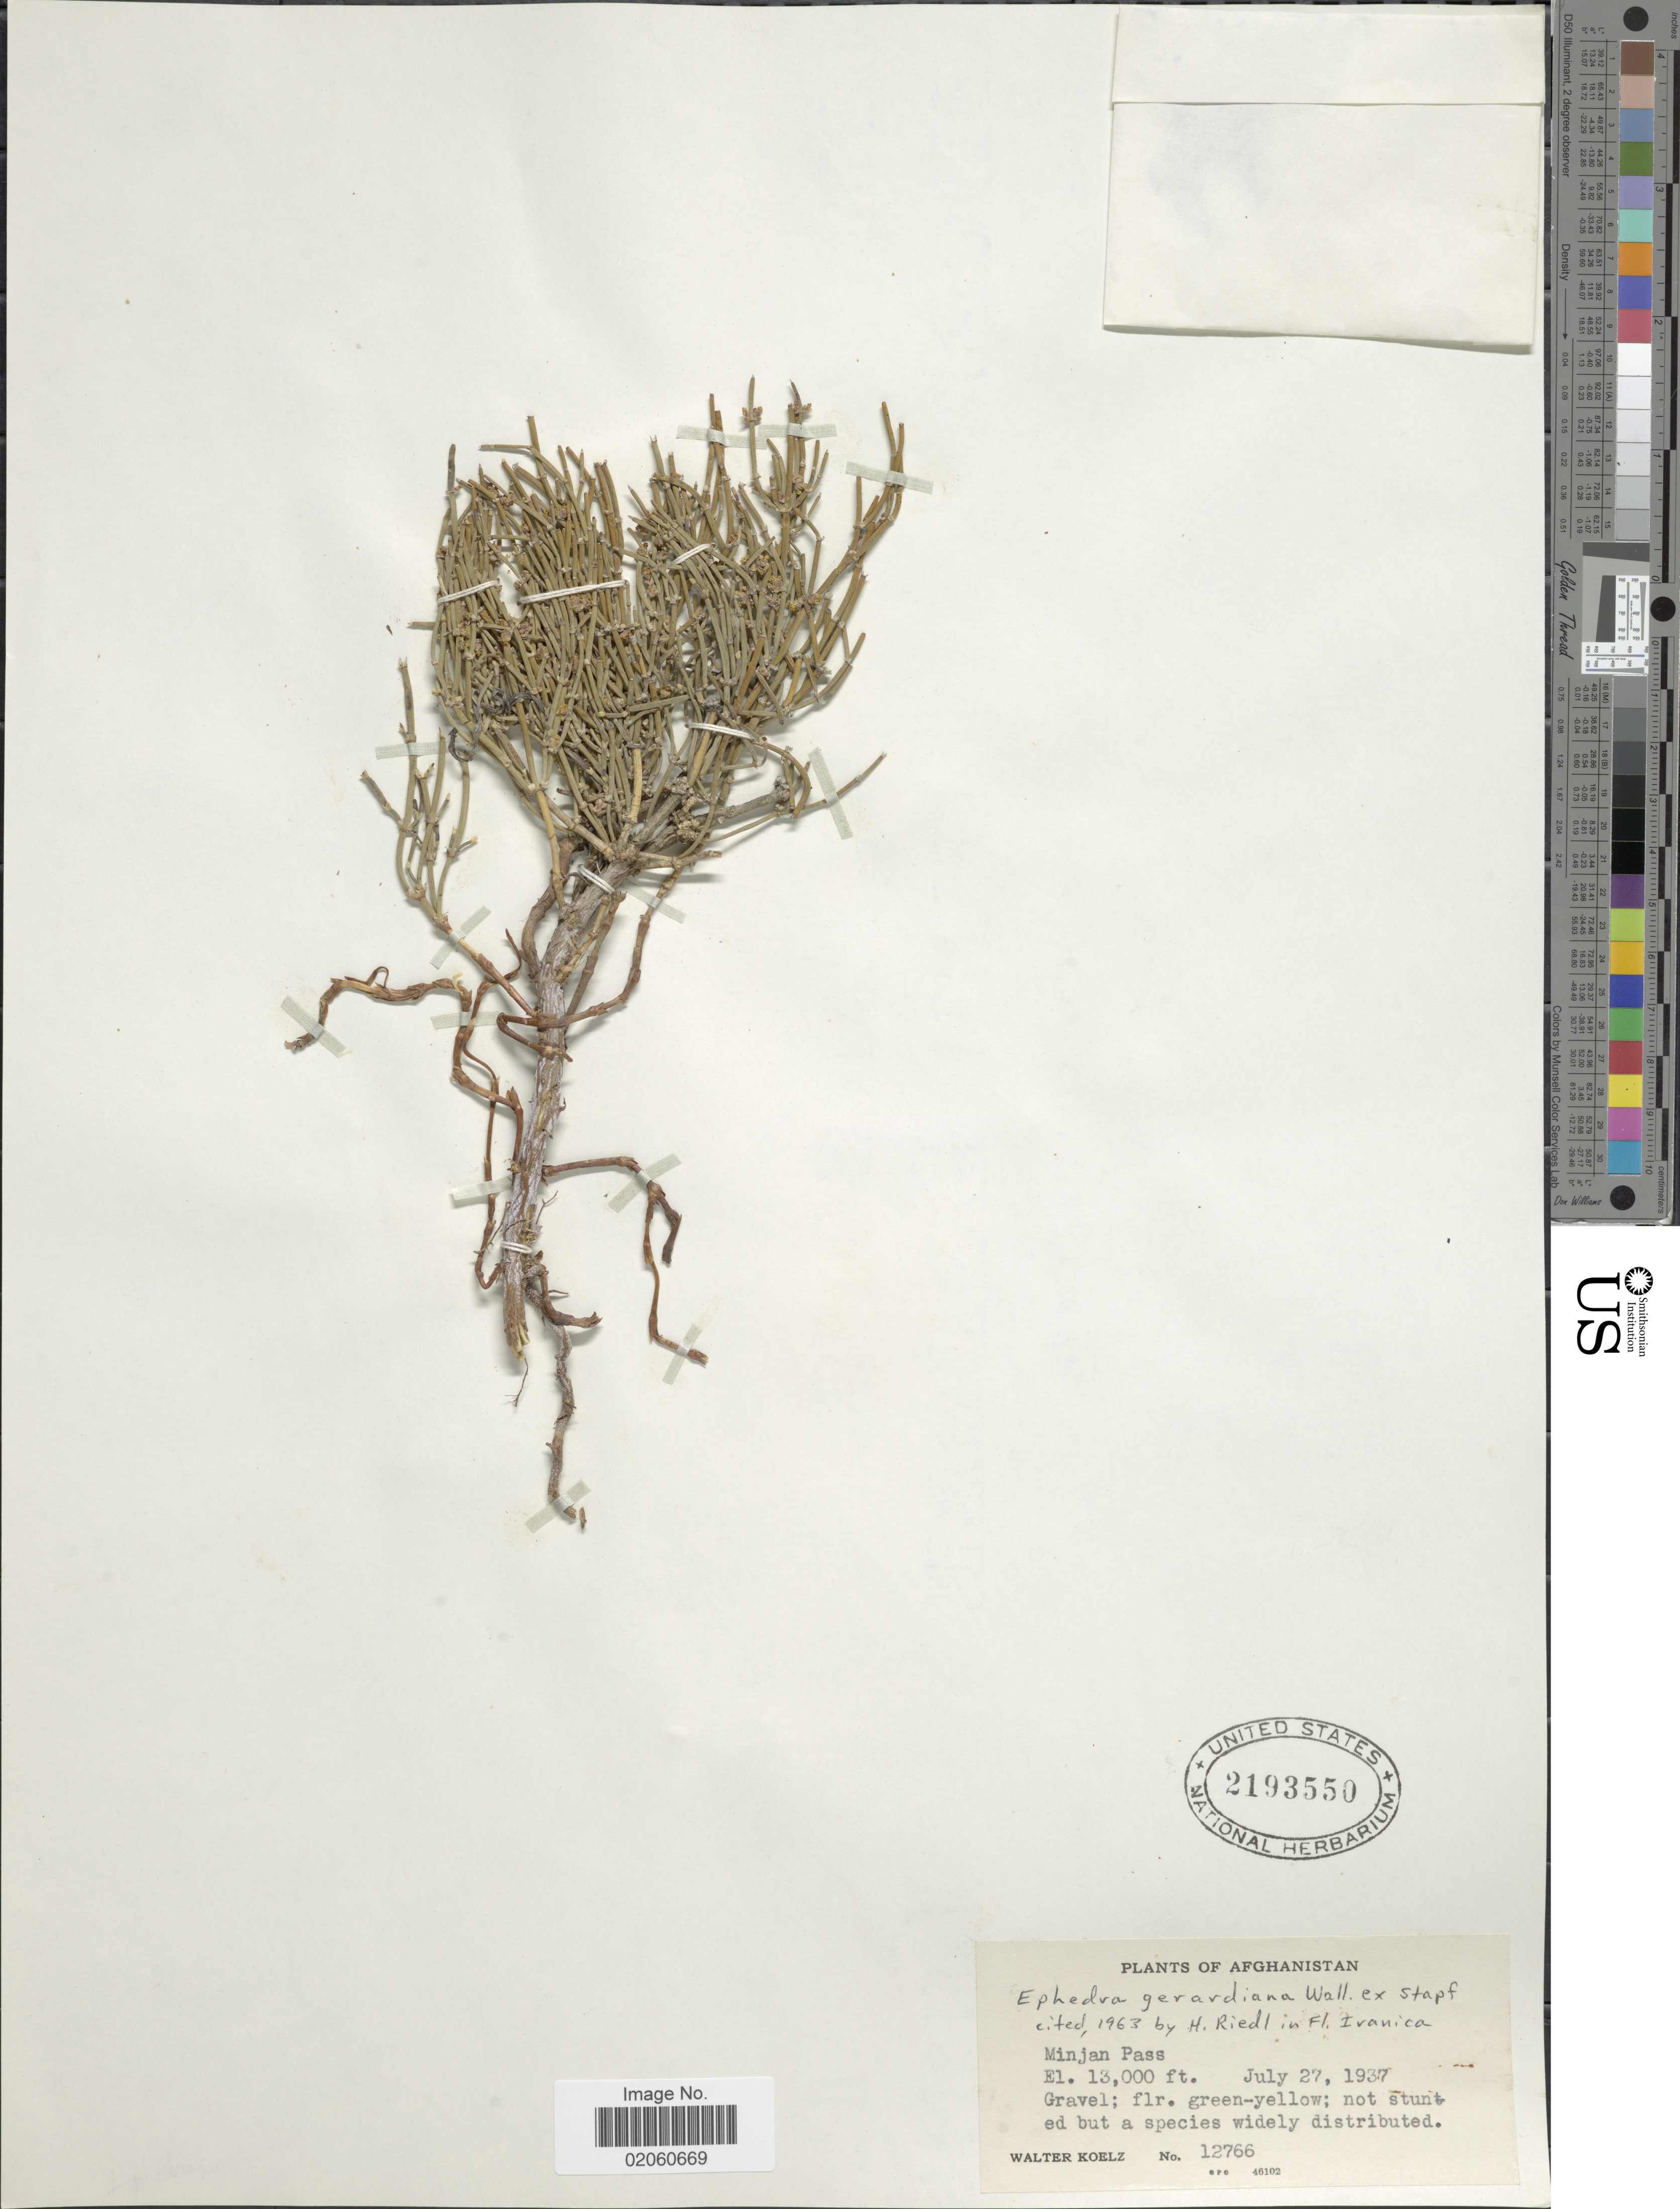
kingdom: Plantae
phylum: Tracheophyta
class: Gnetopsida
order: Ephedrales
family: Ephedraceae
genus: Ephedra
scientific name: Ephedra distachya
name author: L.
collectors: W. N. Koelz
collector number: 12766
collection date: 1937-07-27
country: Afghanistan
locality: Minjan Pass.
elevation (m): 3962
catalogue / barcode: US 2193550